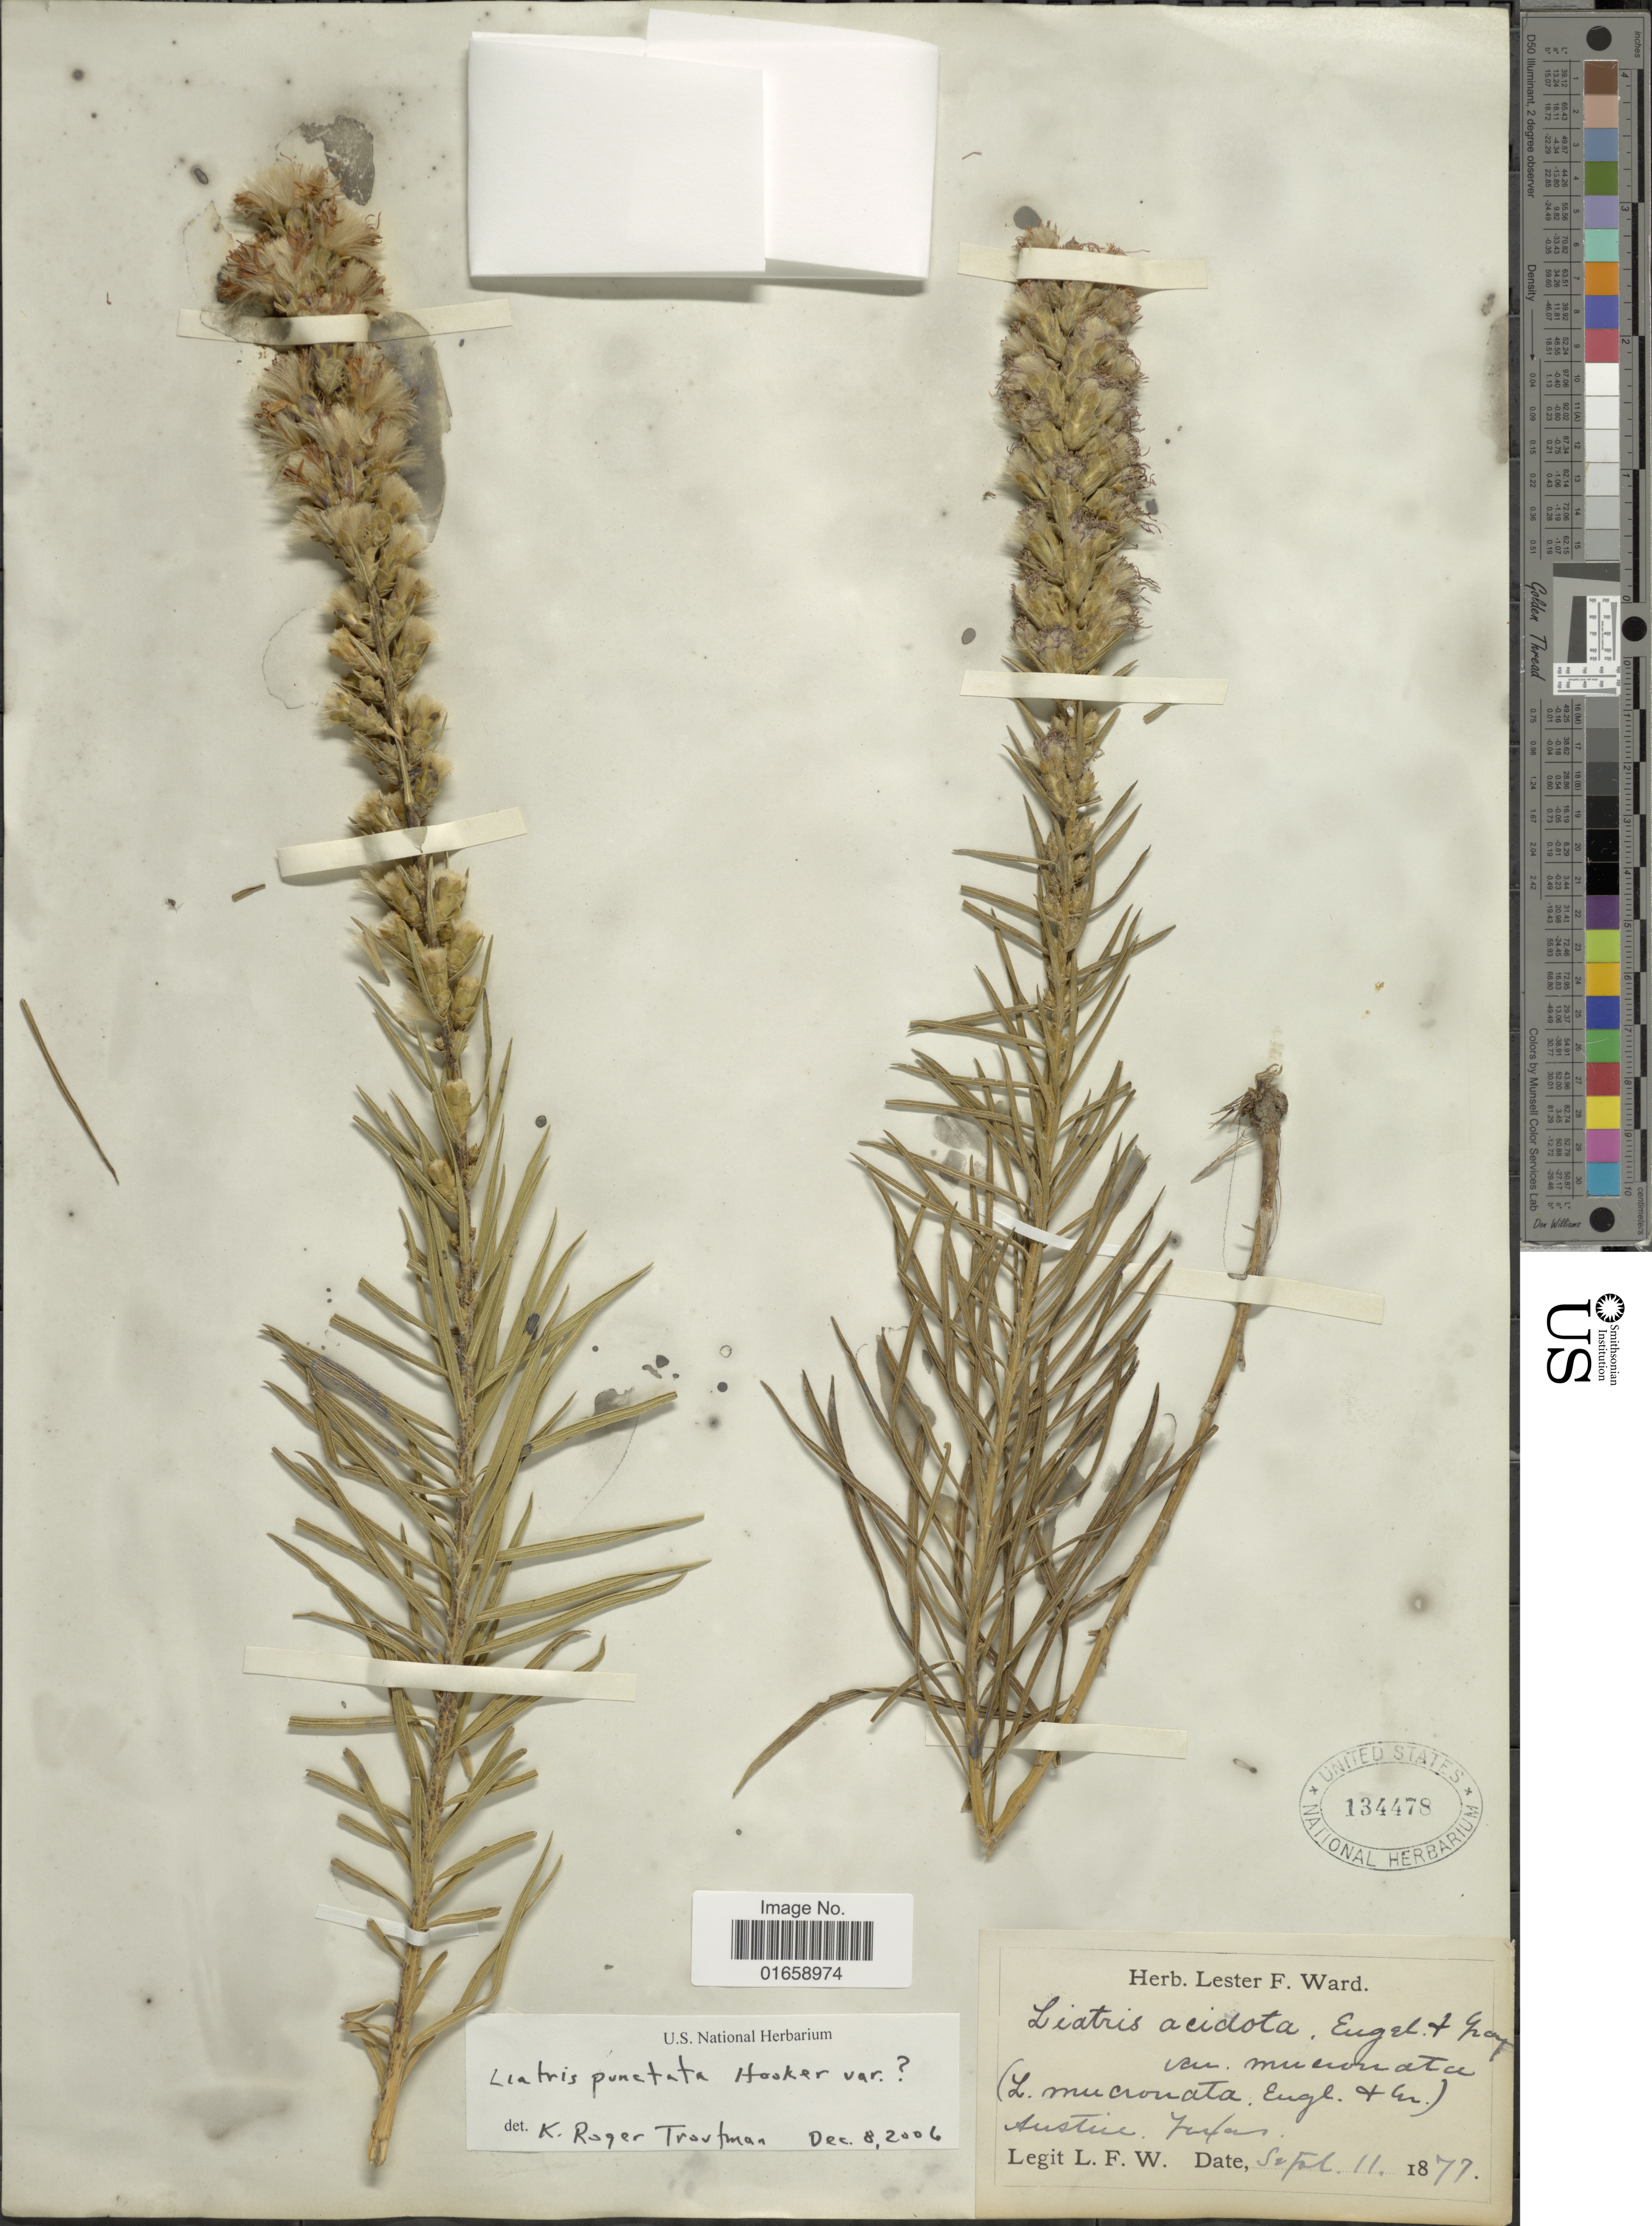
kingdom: Plantae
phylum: Tracheophyta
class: Magnoliopsida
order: Asterales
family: Asteraceae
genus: Liatris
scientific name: Liatris punctata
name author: Hook.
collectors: L. F. Ward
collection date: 1877-09-11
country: United States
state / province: Texas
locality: Austin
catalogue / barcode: US 134478